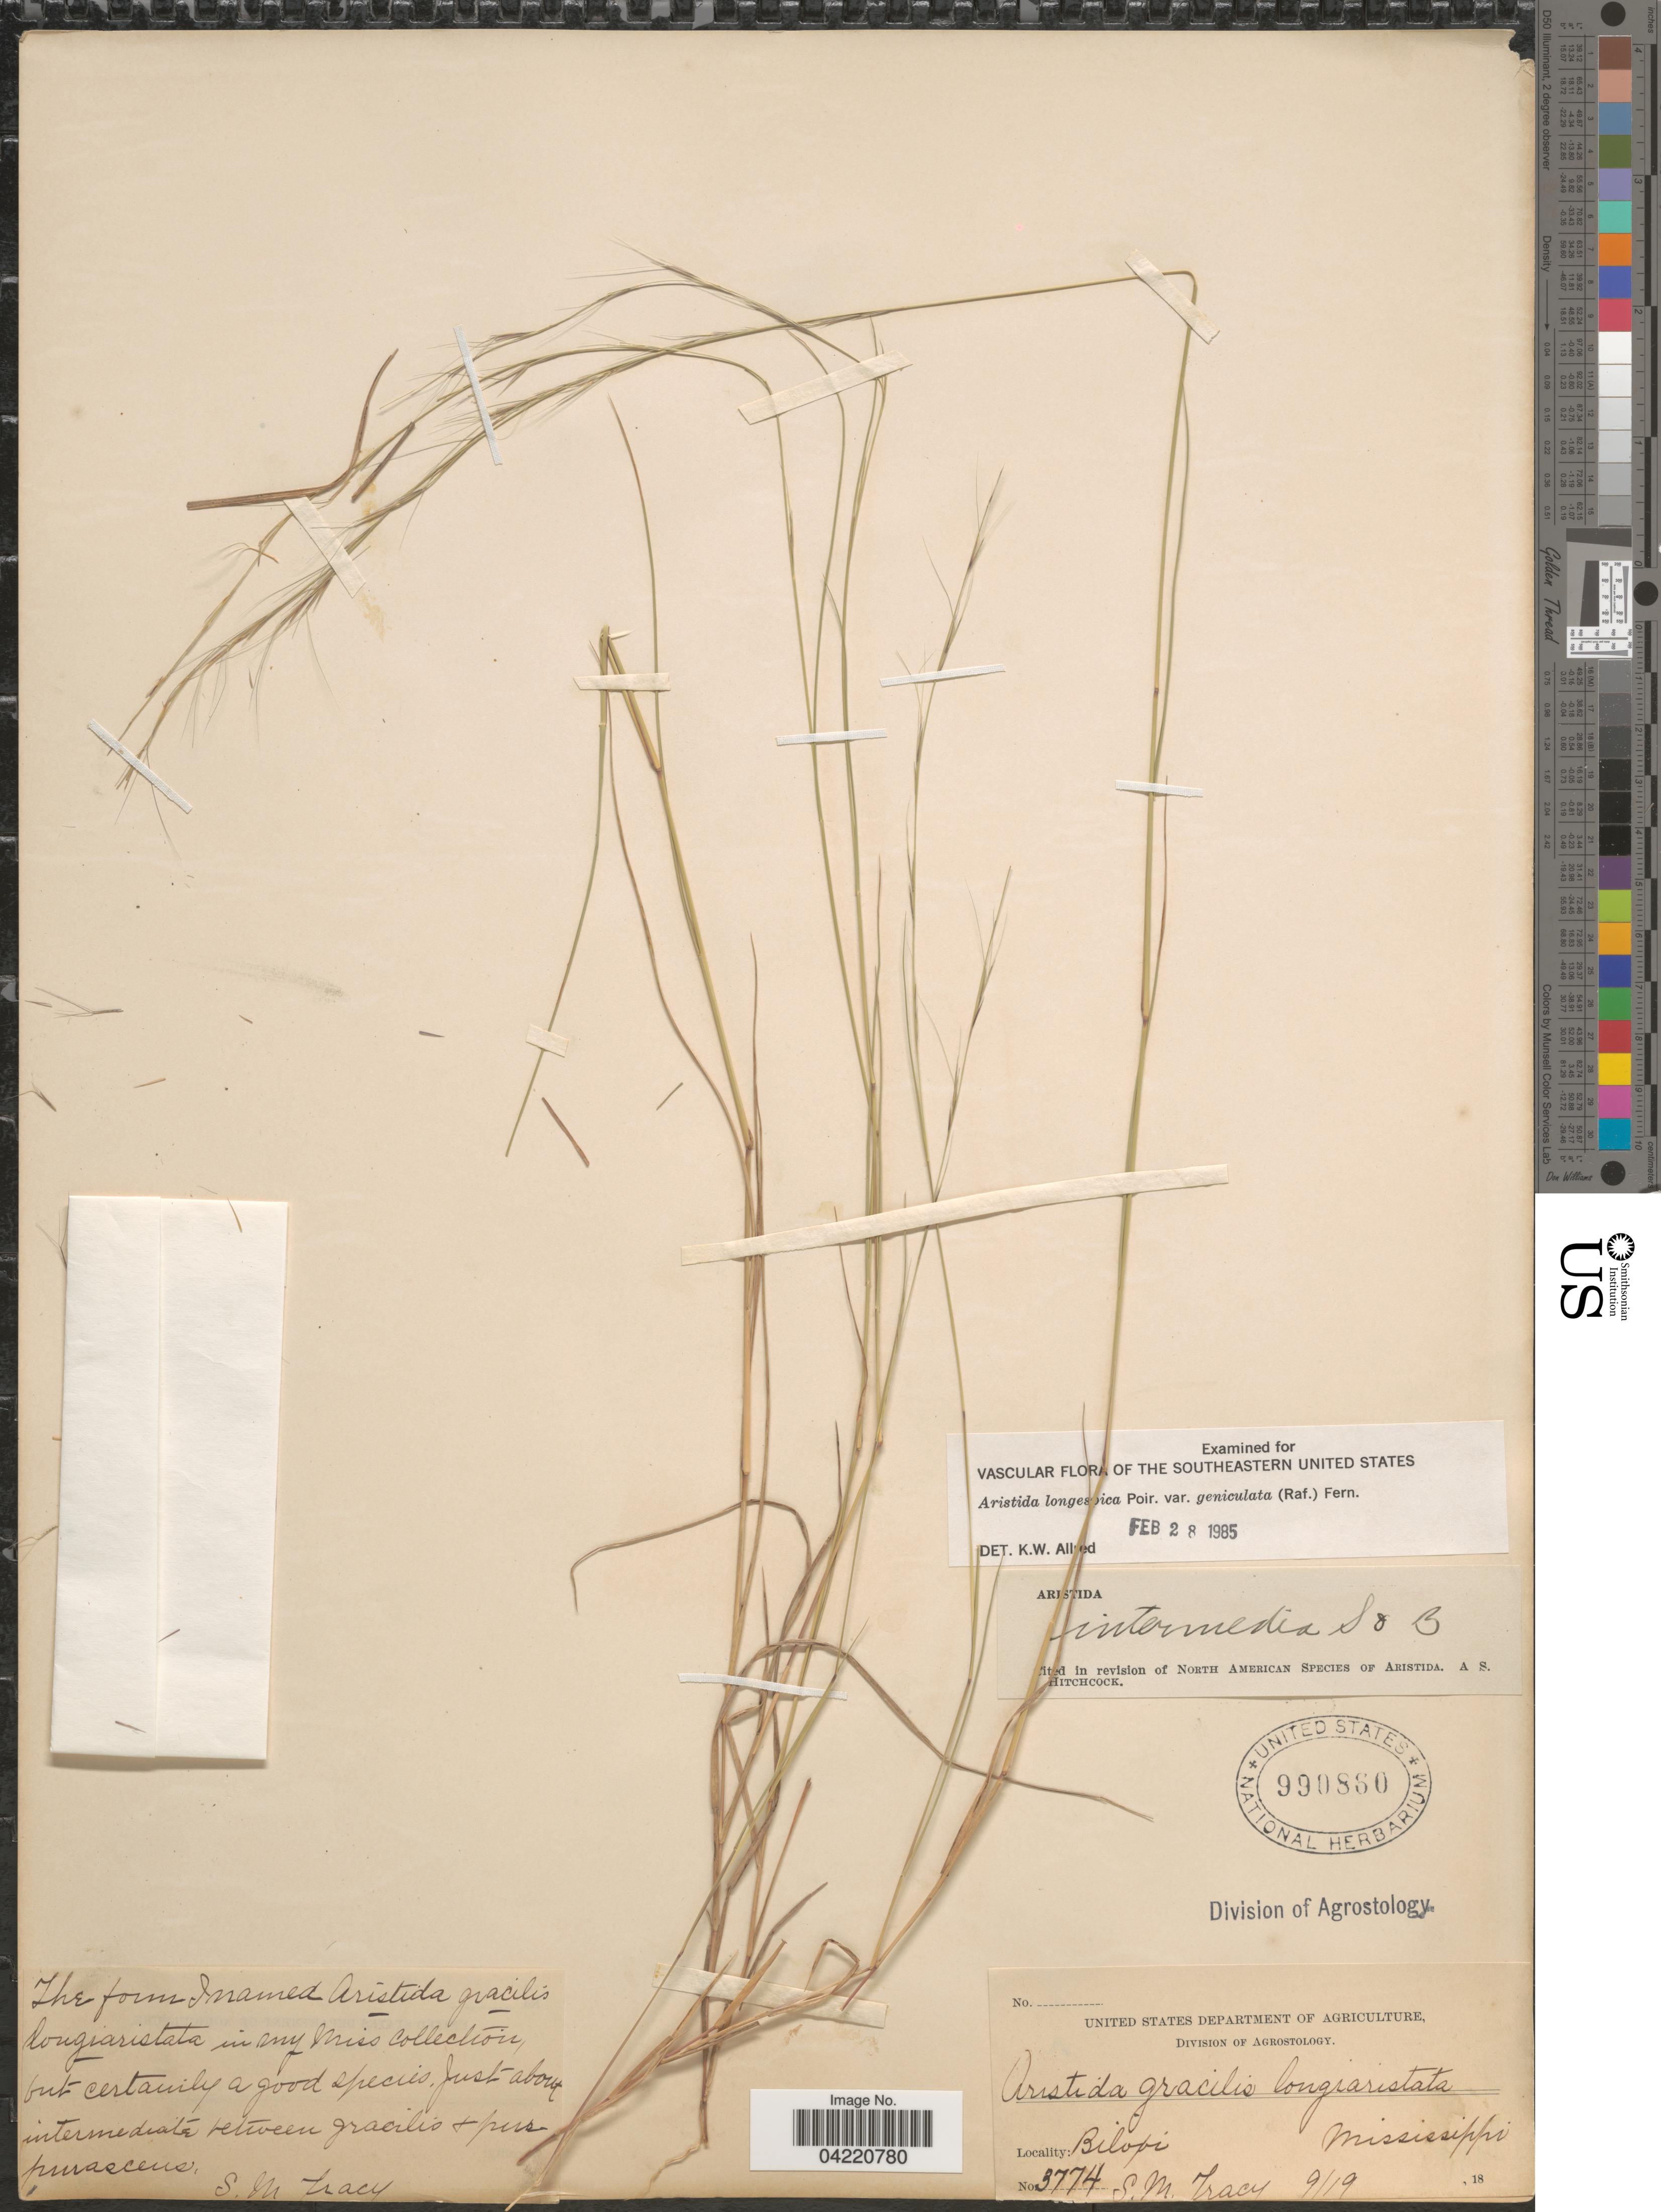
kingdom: Plantae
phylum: Tracheophyta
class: Liliopsida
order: Poales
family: Poaceae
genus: Aristida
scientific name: Aristida longespica var. geniculata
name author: (Raf.) Fernald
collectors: S. M. Tracy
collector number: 3774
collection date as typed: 9/19, 18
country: United States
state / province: Mississippi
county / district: Harrison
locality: Biloxi.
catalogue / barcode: US 990860